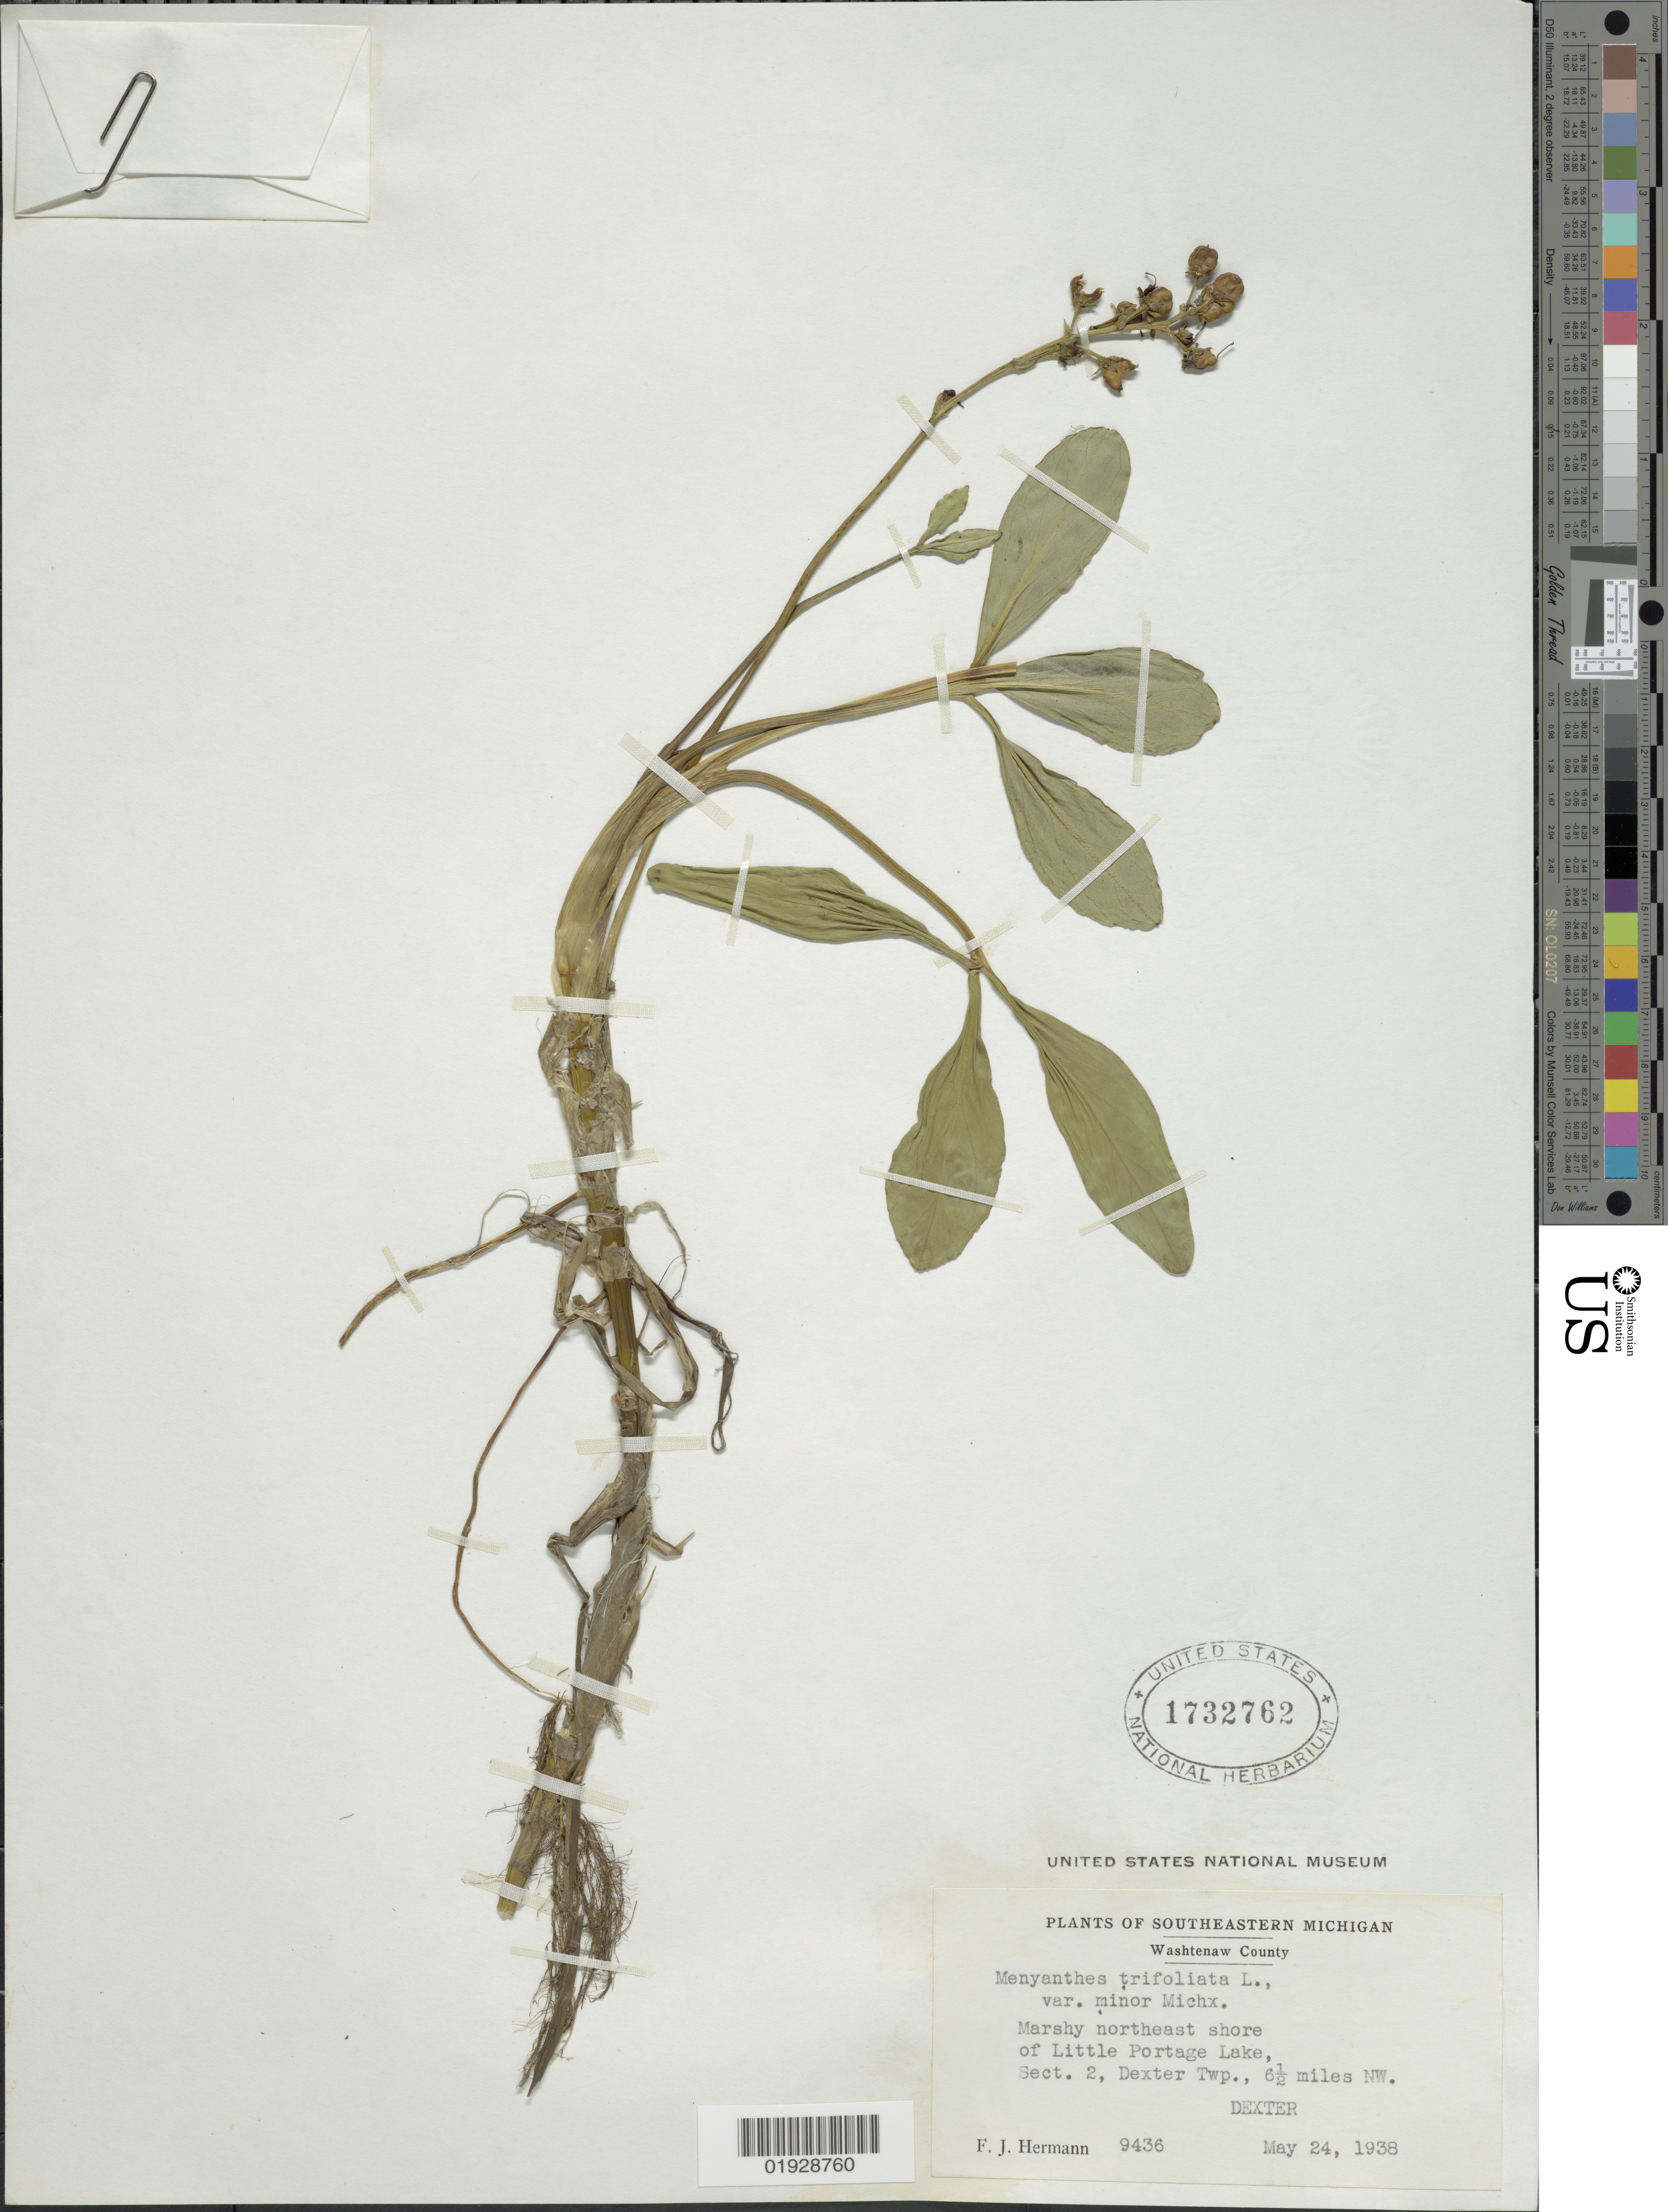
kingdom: Plantae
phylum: Tracheophyta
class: Magnoliopsida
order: Asterales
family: Menyanthaceae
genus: Menyanthes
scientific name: Menyanthes trifoliata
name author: L.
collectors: F. J. Hermann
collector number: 9436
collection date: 1938-05-24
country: United States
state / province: Michigan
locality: Southeastern Michigan, Washtenaw County, Marshy northeast shore of Little Portage Lake, Sect. 2, Dexter Twp., 6½ miles NW. Dexter.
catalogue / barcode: US 1732762